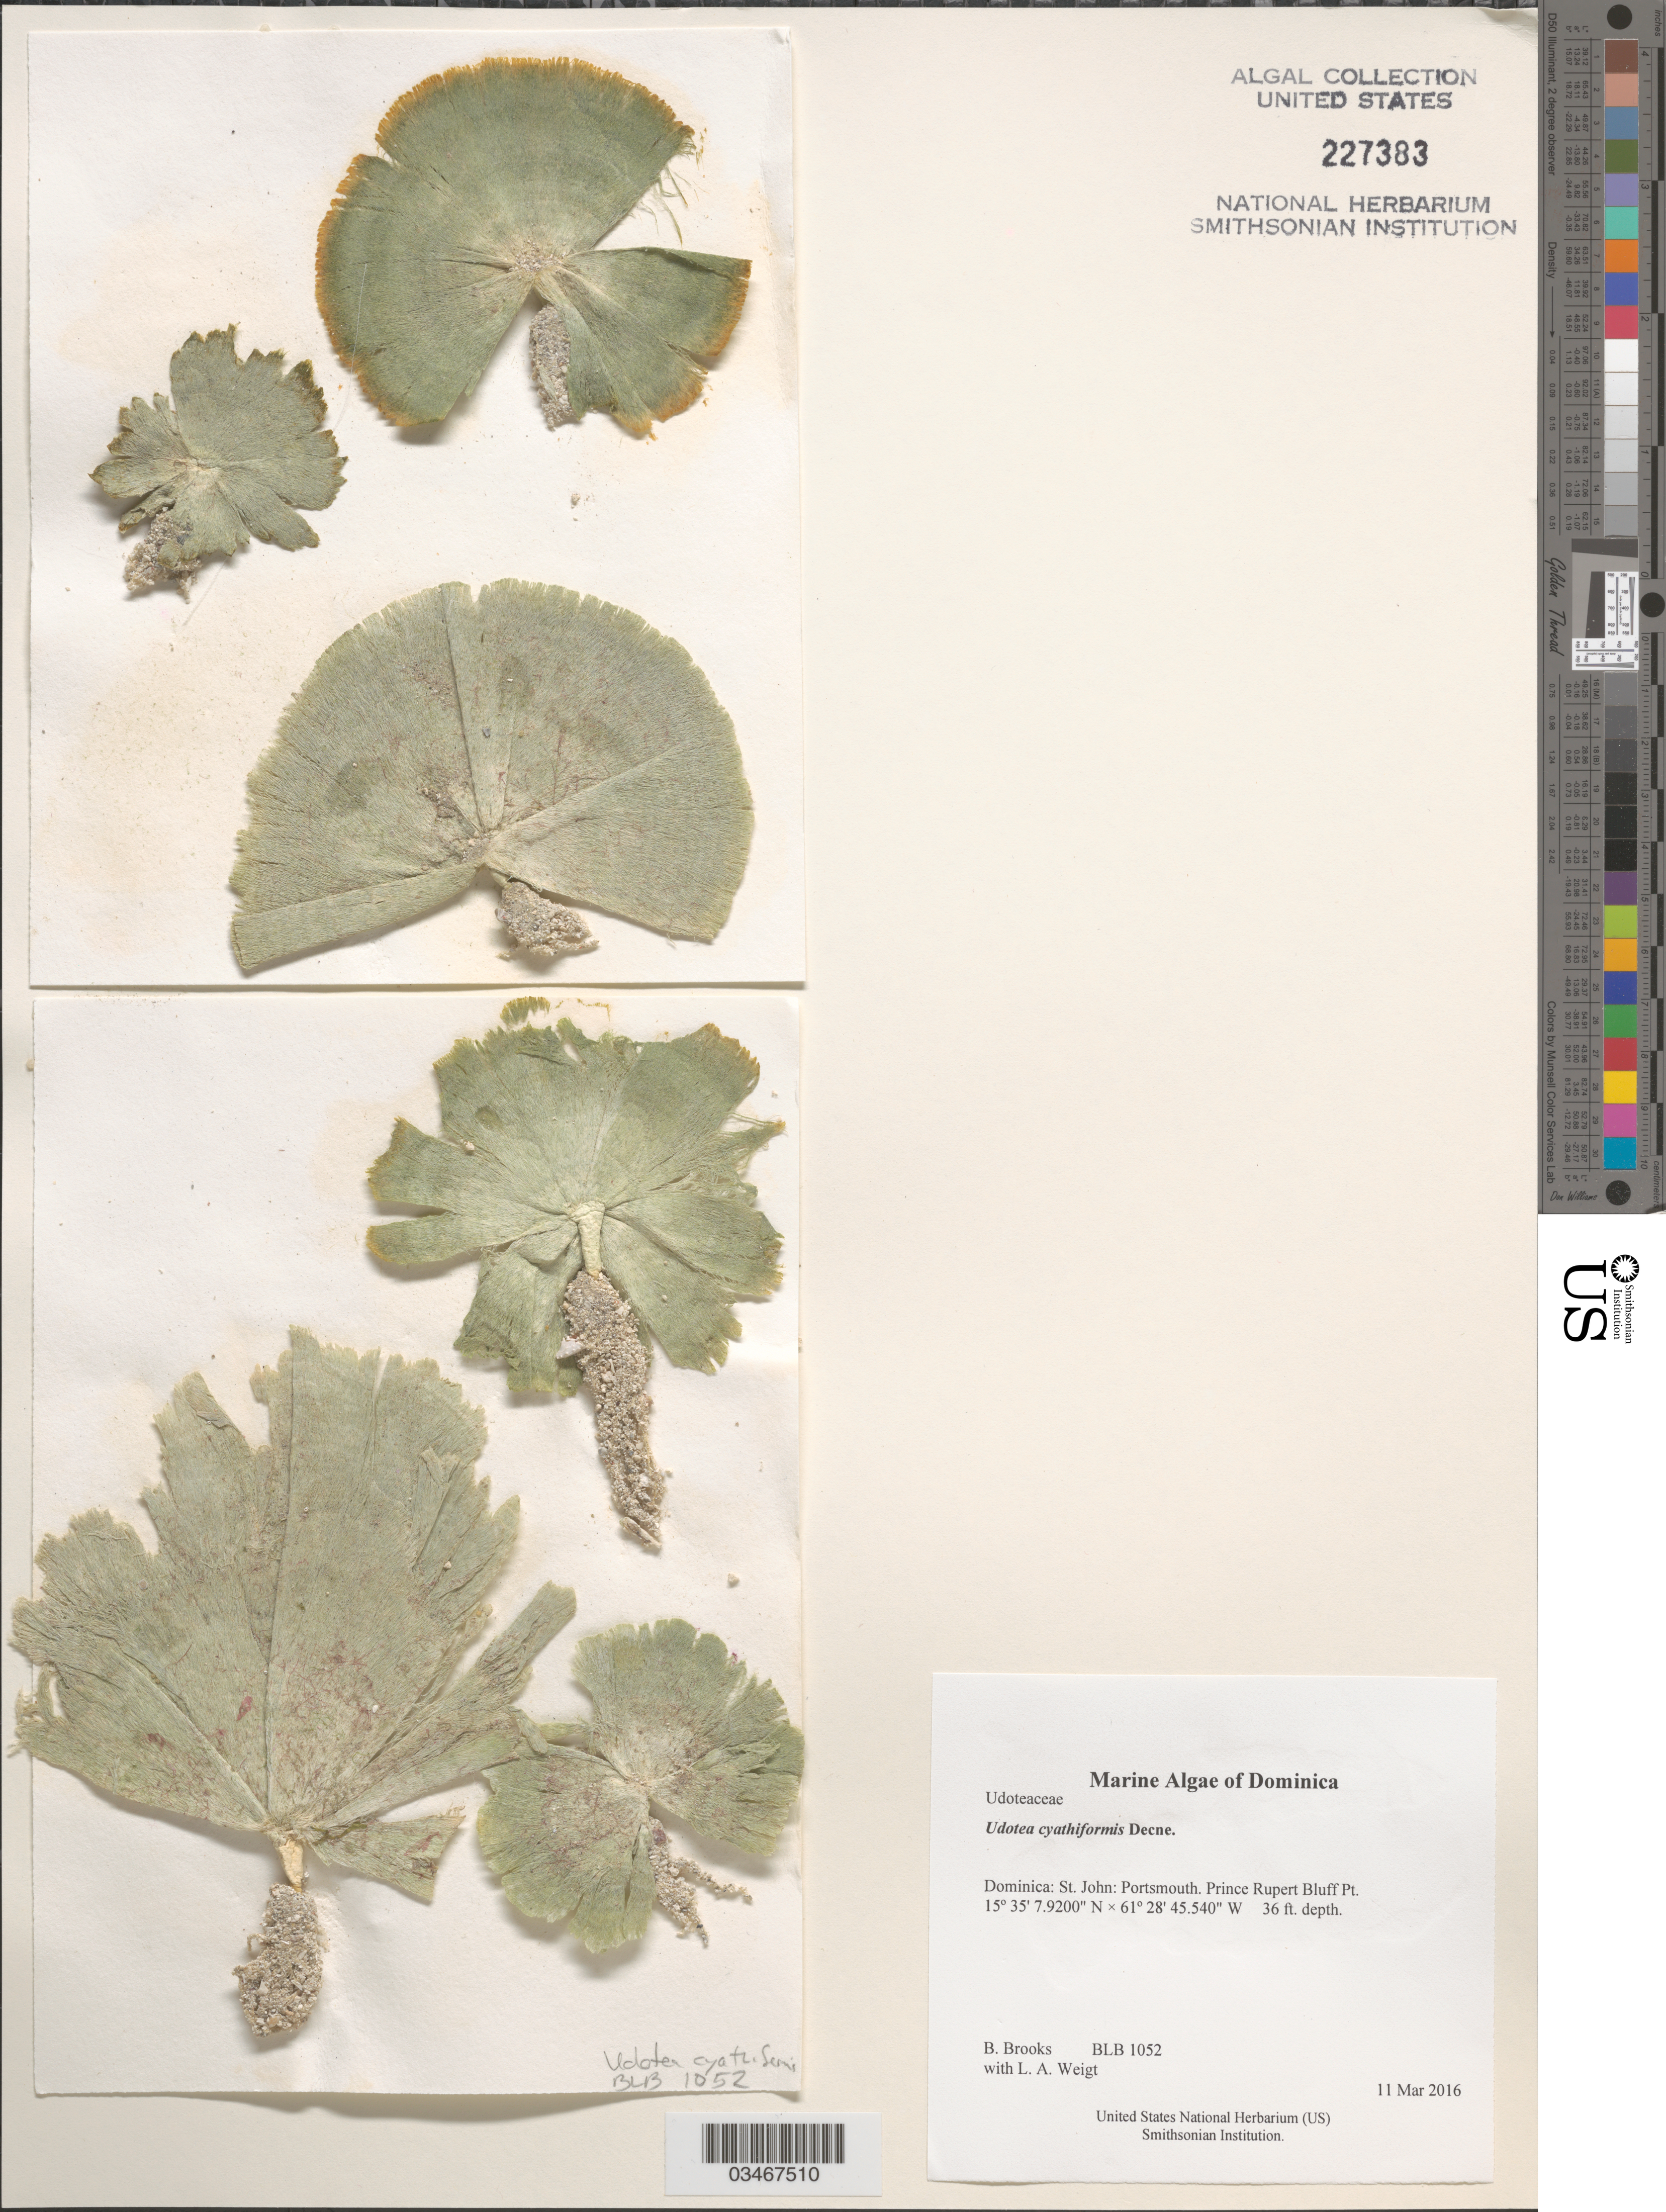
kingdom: Plantae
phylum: Chlorophyta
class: Ulvophyceae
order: Bryopsidales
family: Udoteaceae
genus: Udotea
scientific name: Udotea cyathiformis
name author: Decne.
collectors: B. Brooks & L. A. Weigt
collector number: BLB 1052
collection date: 2016-03-11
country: Dominica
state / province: St. John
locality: Portsmouth. Prince Rubert Bluff Pt.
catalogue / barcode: US 227383